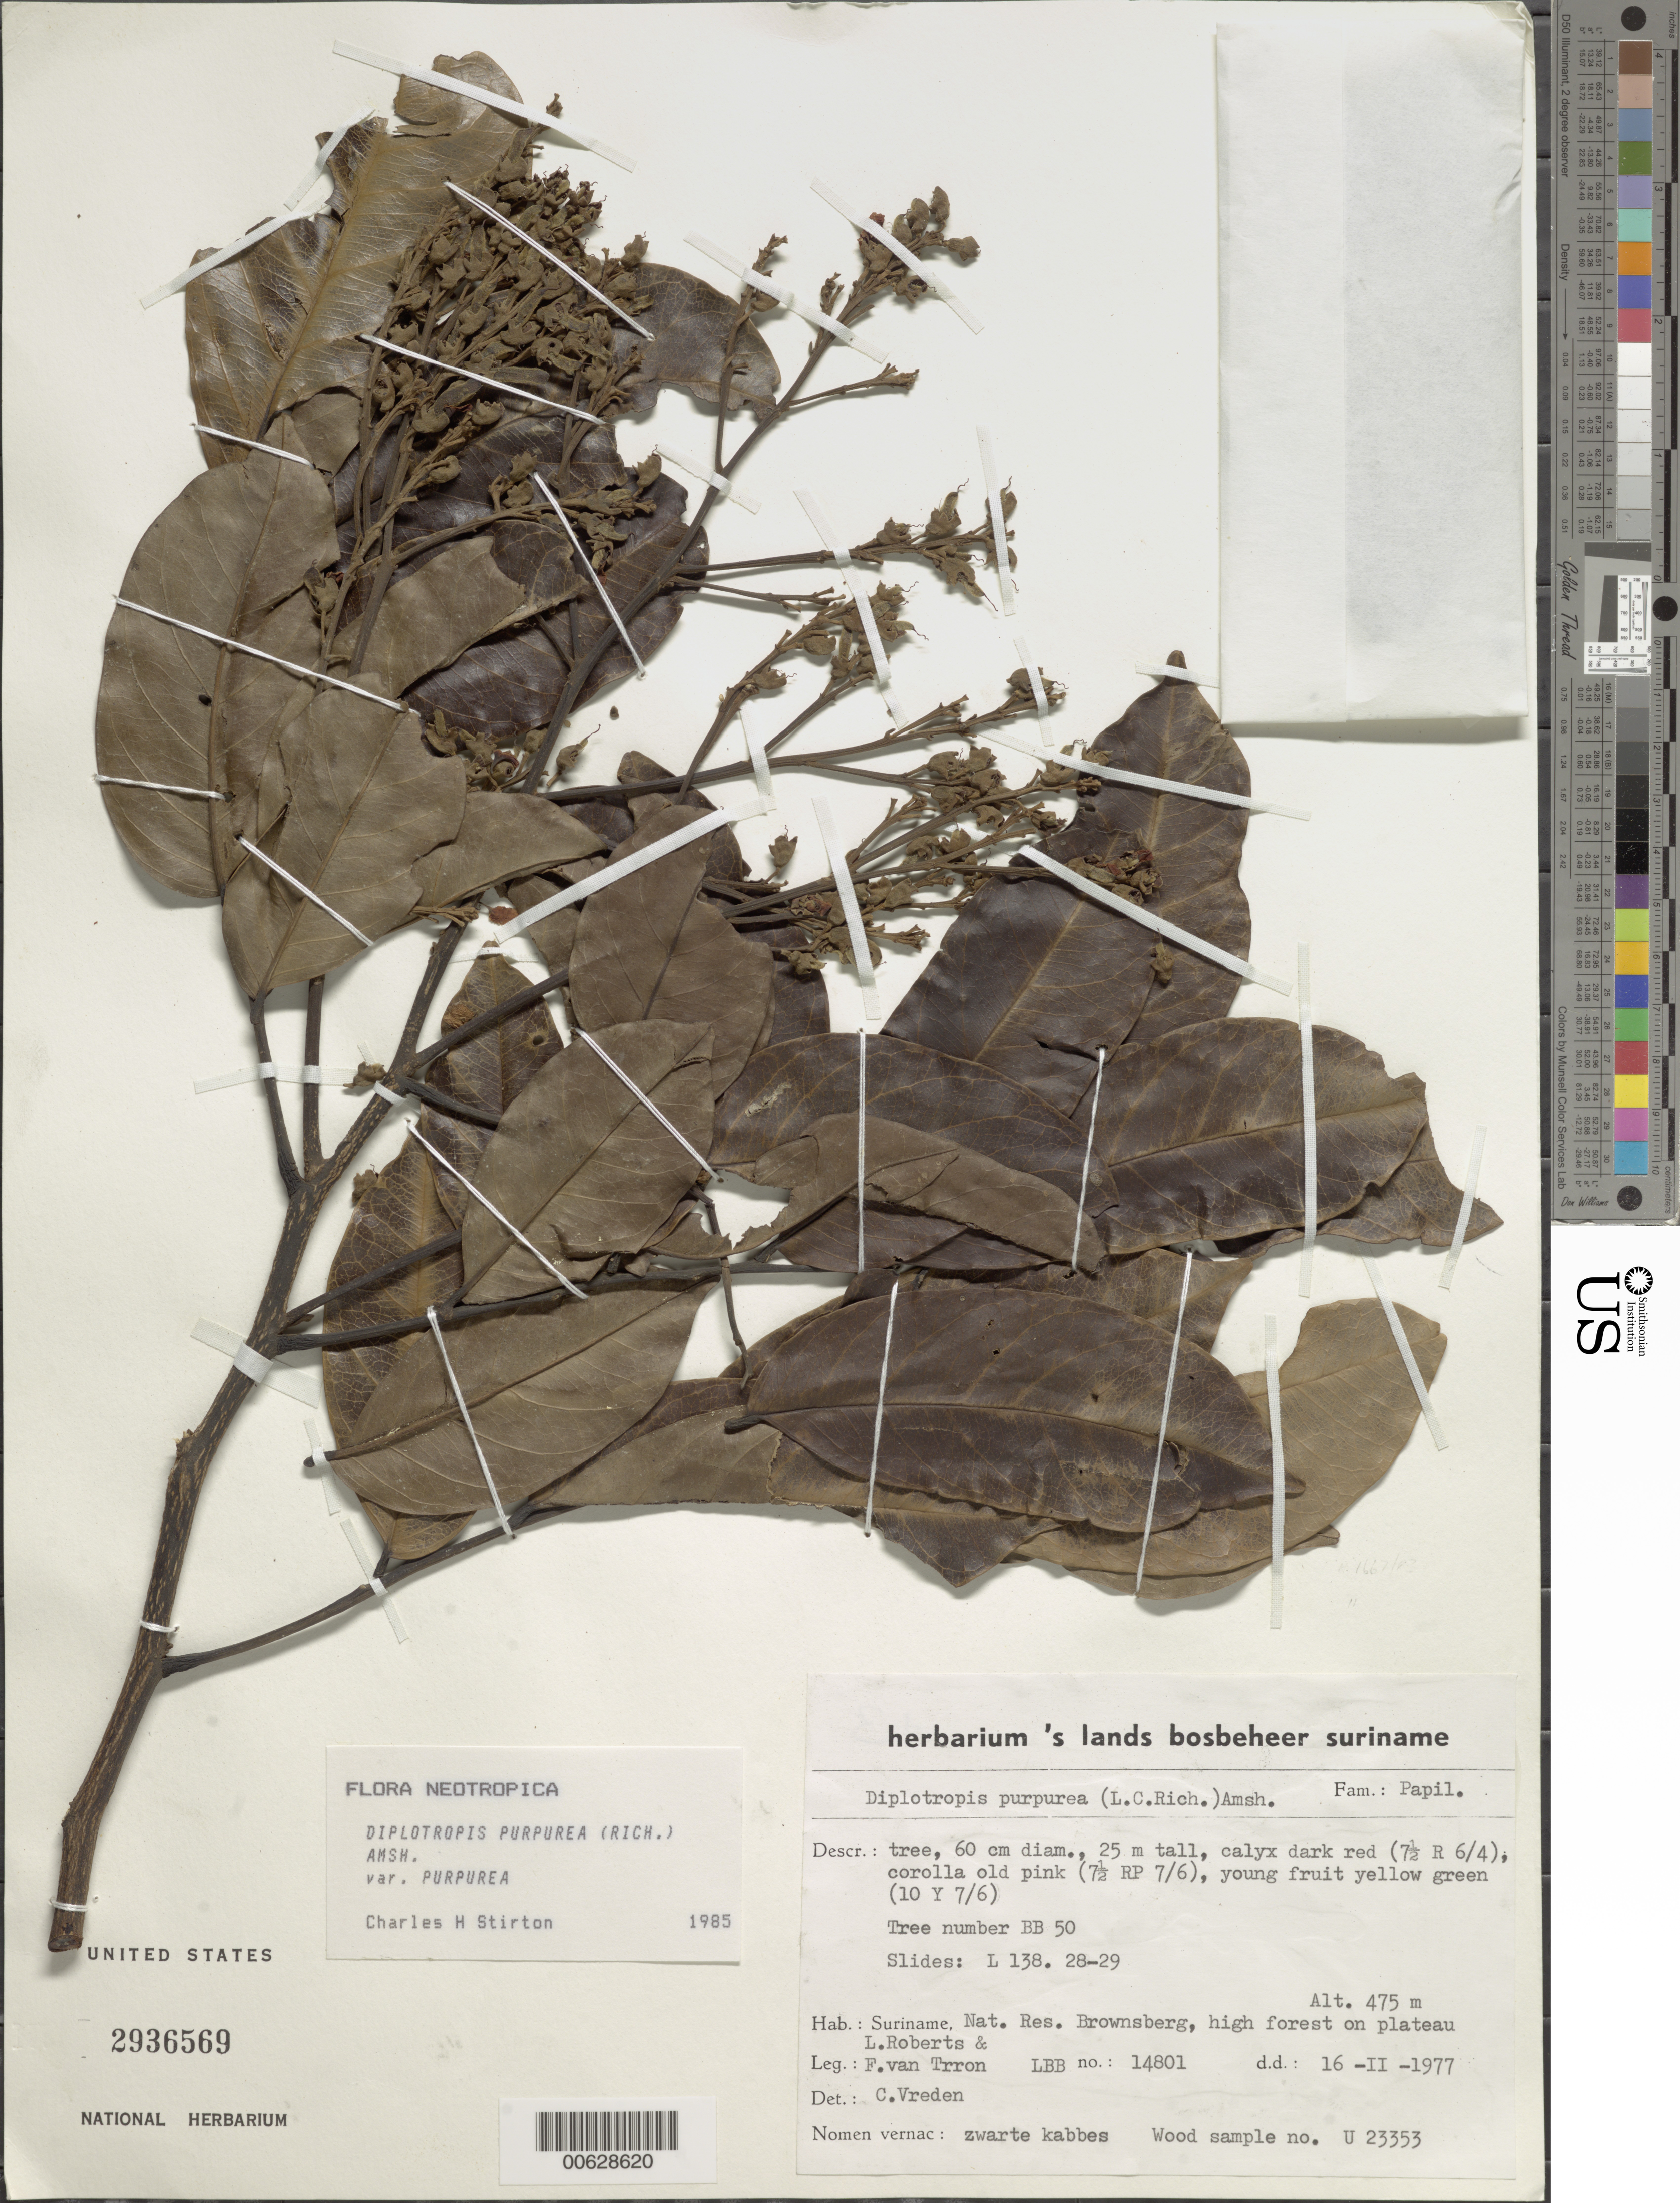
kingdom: Plantae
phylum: Tracheophyta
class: Magnoliopsida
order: Fabales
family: Fabaceae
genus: Diplotropis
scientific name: Diplotropis purpurea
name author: (Rich.) Amshoff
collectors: L. Roberts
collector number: LBB 14801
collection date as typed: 16-Feb-77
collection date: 1977-02-16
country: Suriname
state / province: Brokopondo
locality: Brownsberg Nature Reserve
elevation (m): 475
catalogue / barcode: US 2936569